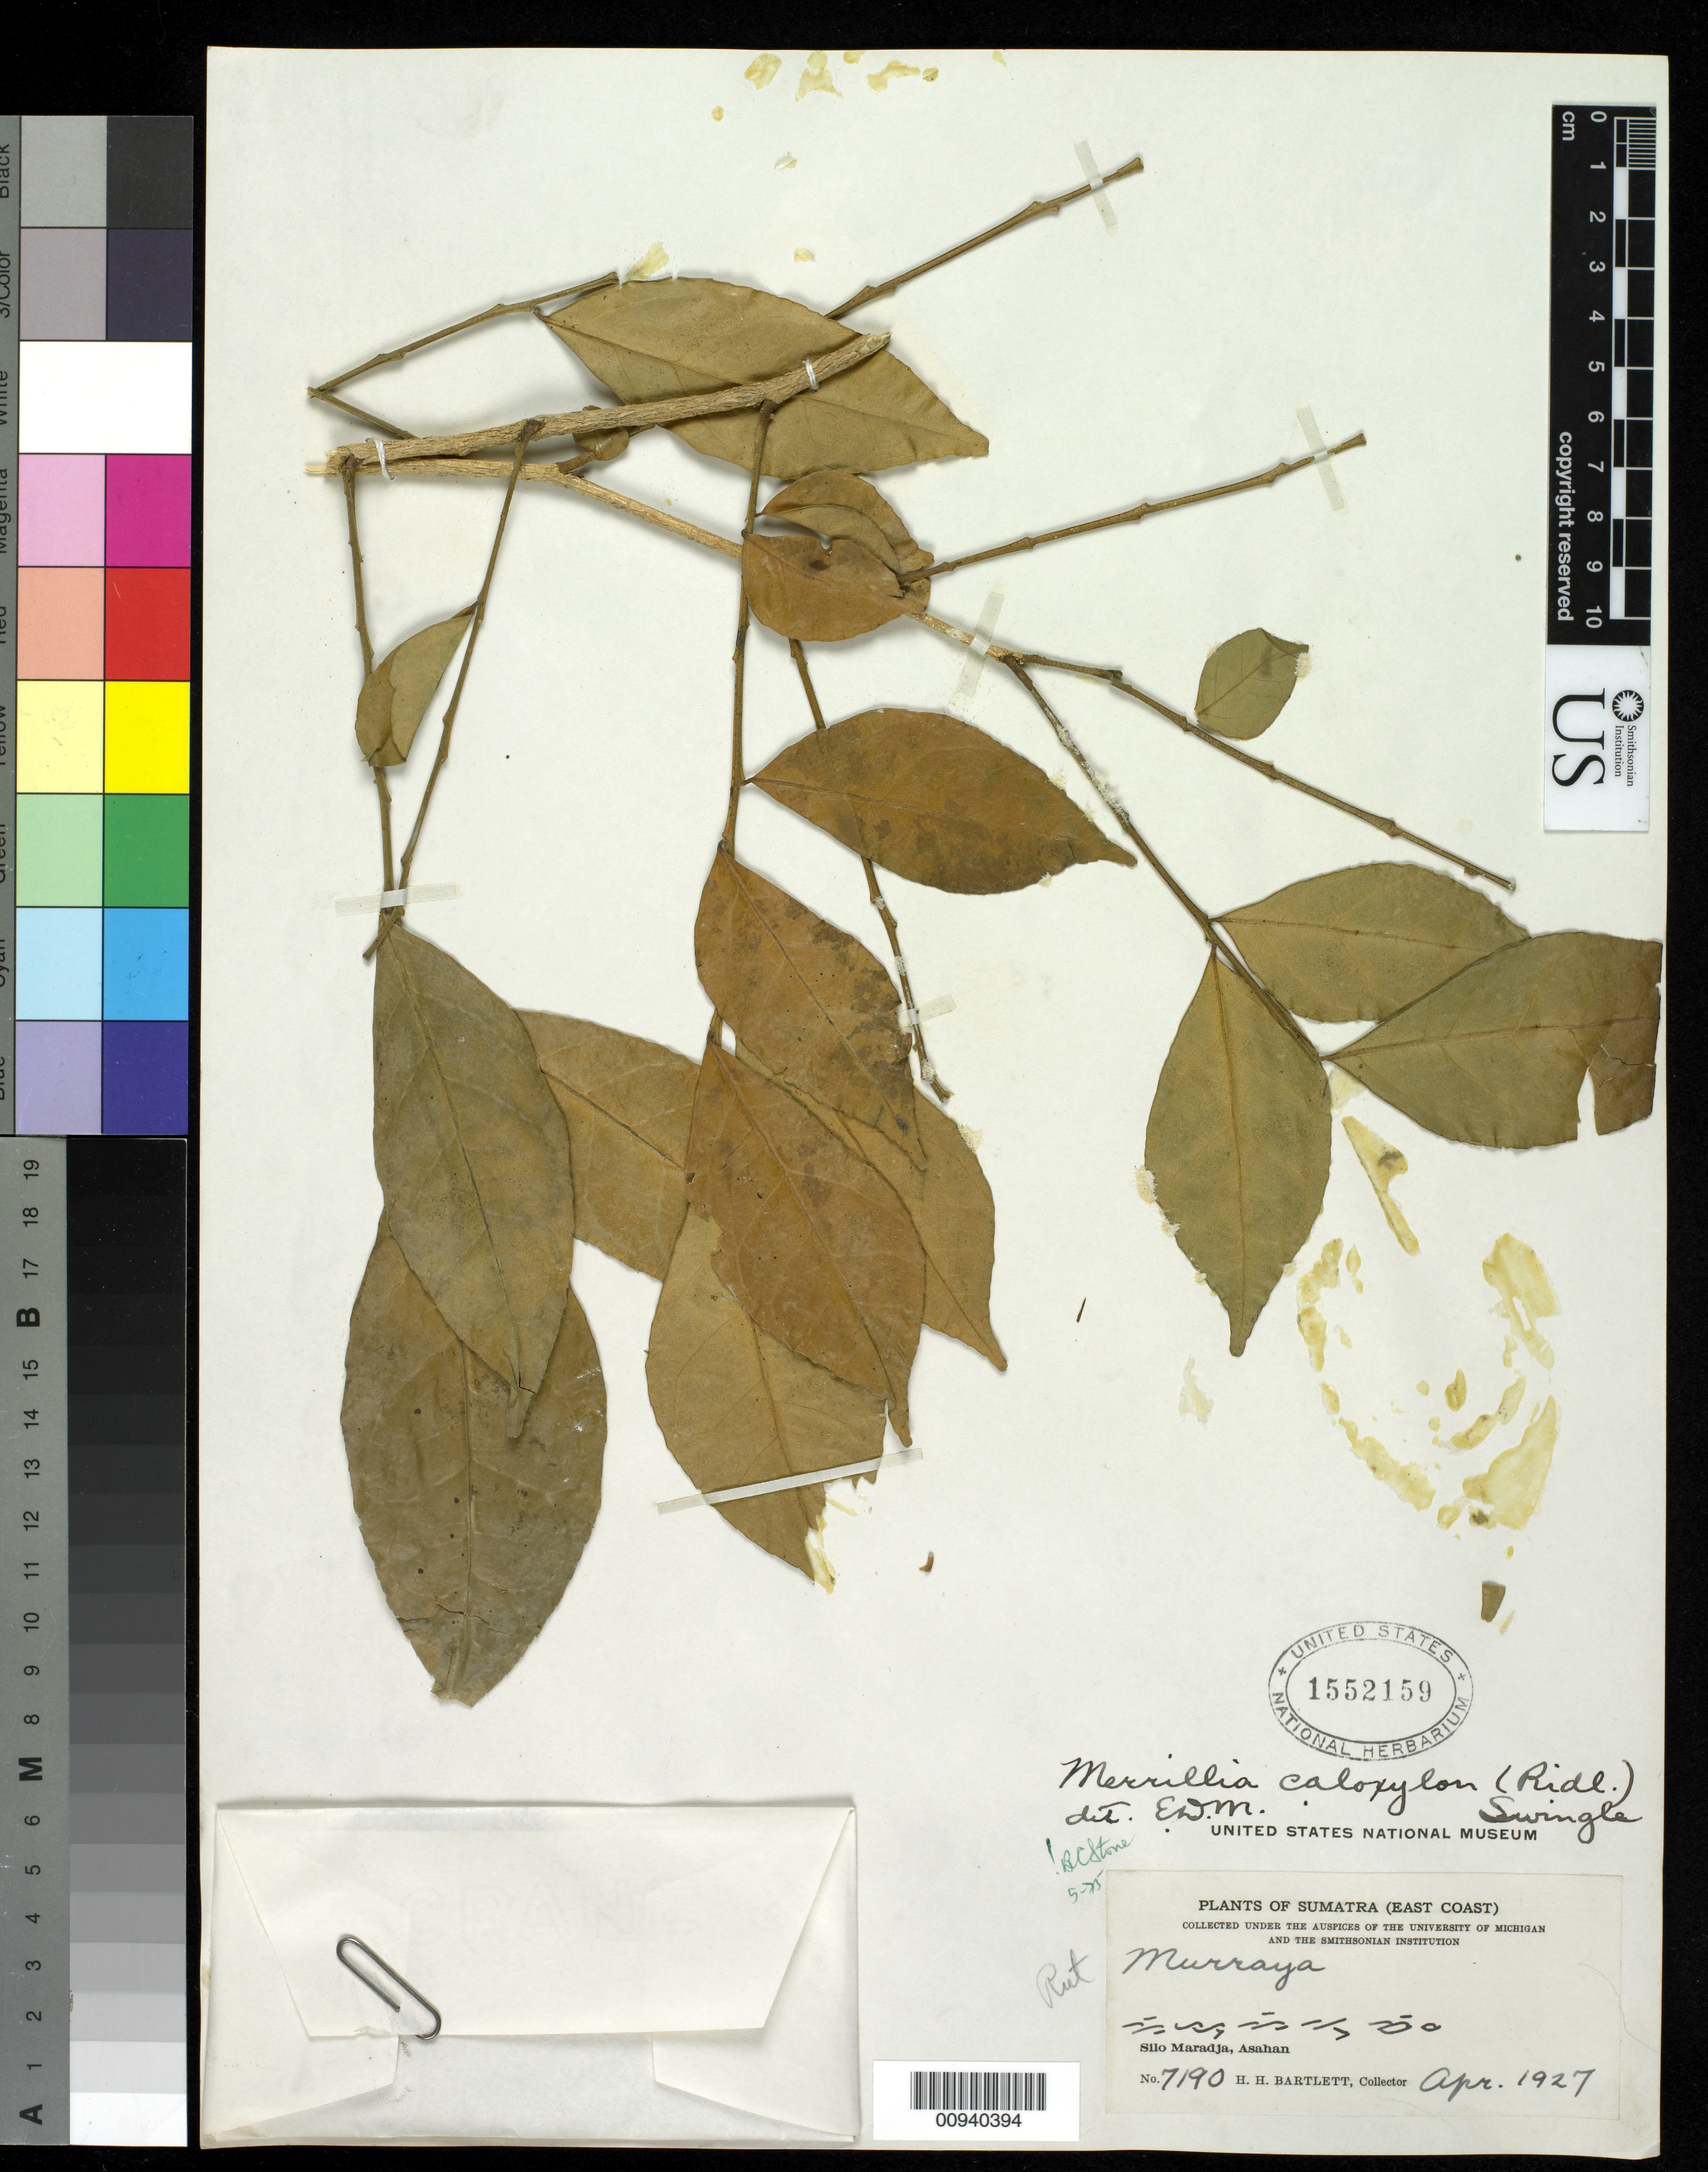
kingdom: Plantae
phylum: Tracheophyta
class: Magnoliopsida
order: Sapindales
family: Rutaceae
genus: Merrillia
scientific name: Merrillia caloxylon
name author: (Ridl.) Swingle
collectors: H. H. Bartlett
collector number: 7190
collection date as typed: Apr 1927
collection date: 1927-04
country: Indonesia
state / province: Sumatra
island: Sumatra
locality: Silo Maradja, Asahan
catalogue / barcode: US 1552159